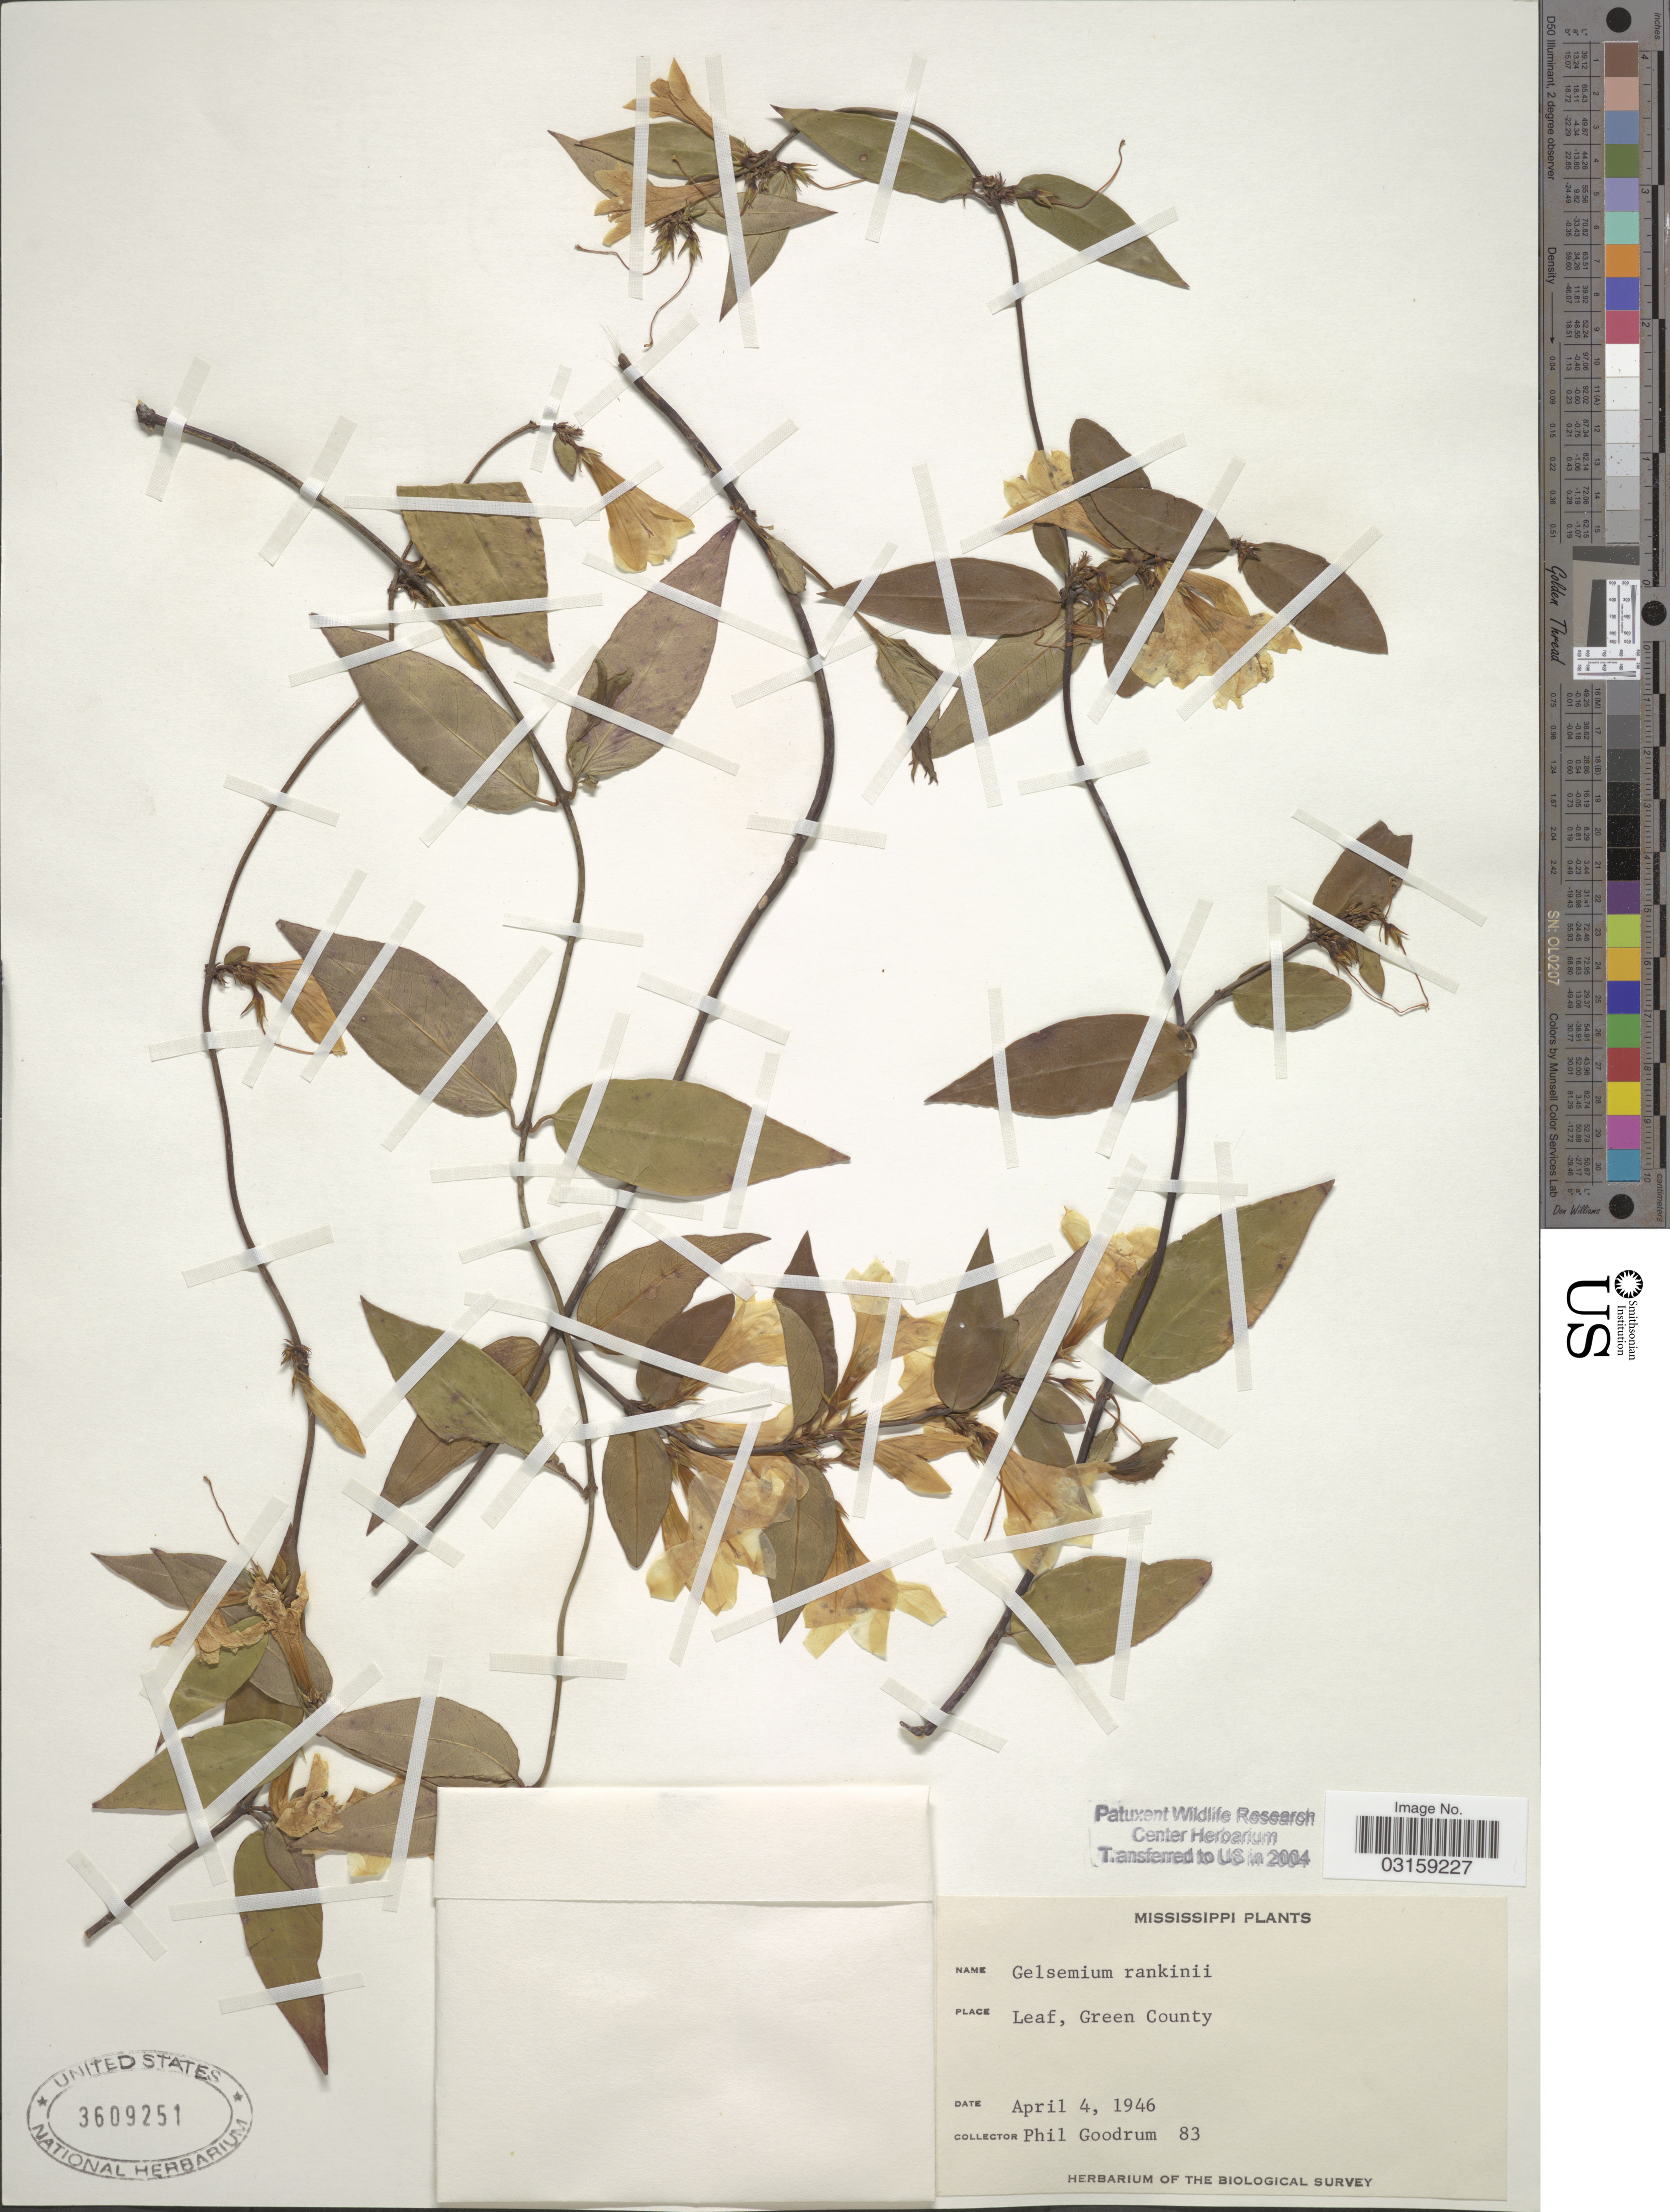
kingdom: Plantae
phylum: Tracheophyta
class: Magnoliopsida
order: Gentianales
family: Gelsemiaceae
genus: Gelsemium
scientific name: Gelsemium rankinii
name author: Small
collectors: P. Goodrum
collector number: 83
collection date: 1946-04-04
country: United States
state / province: Mississippi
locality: Leaf, Grean County.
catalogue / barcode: US 3609251